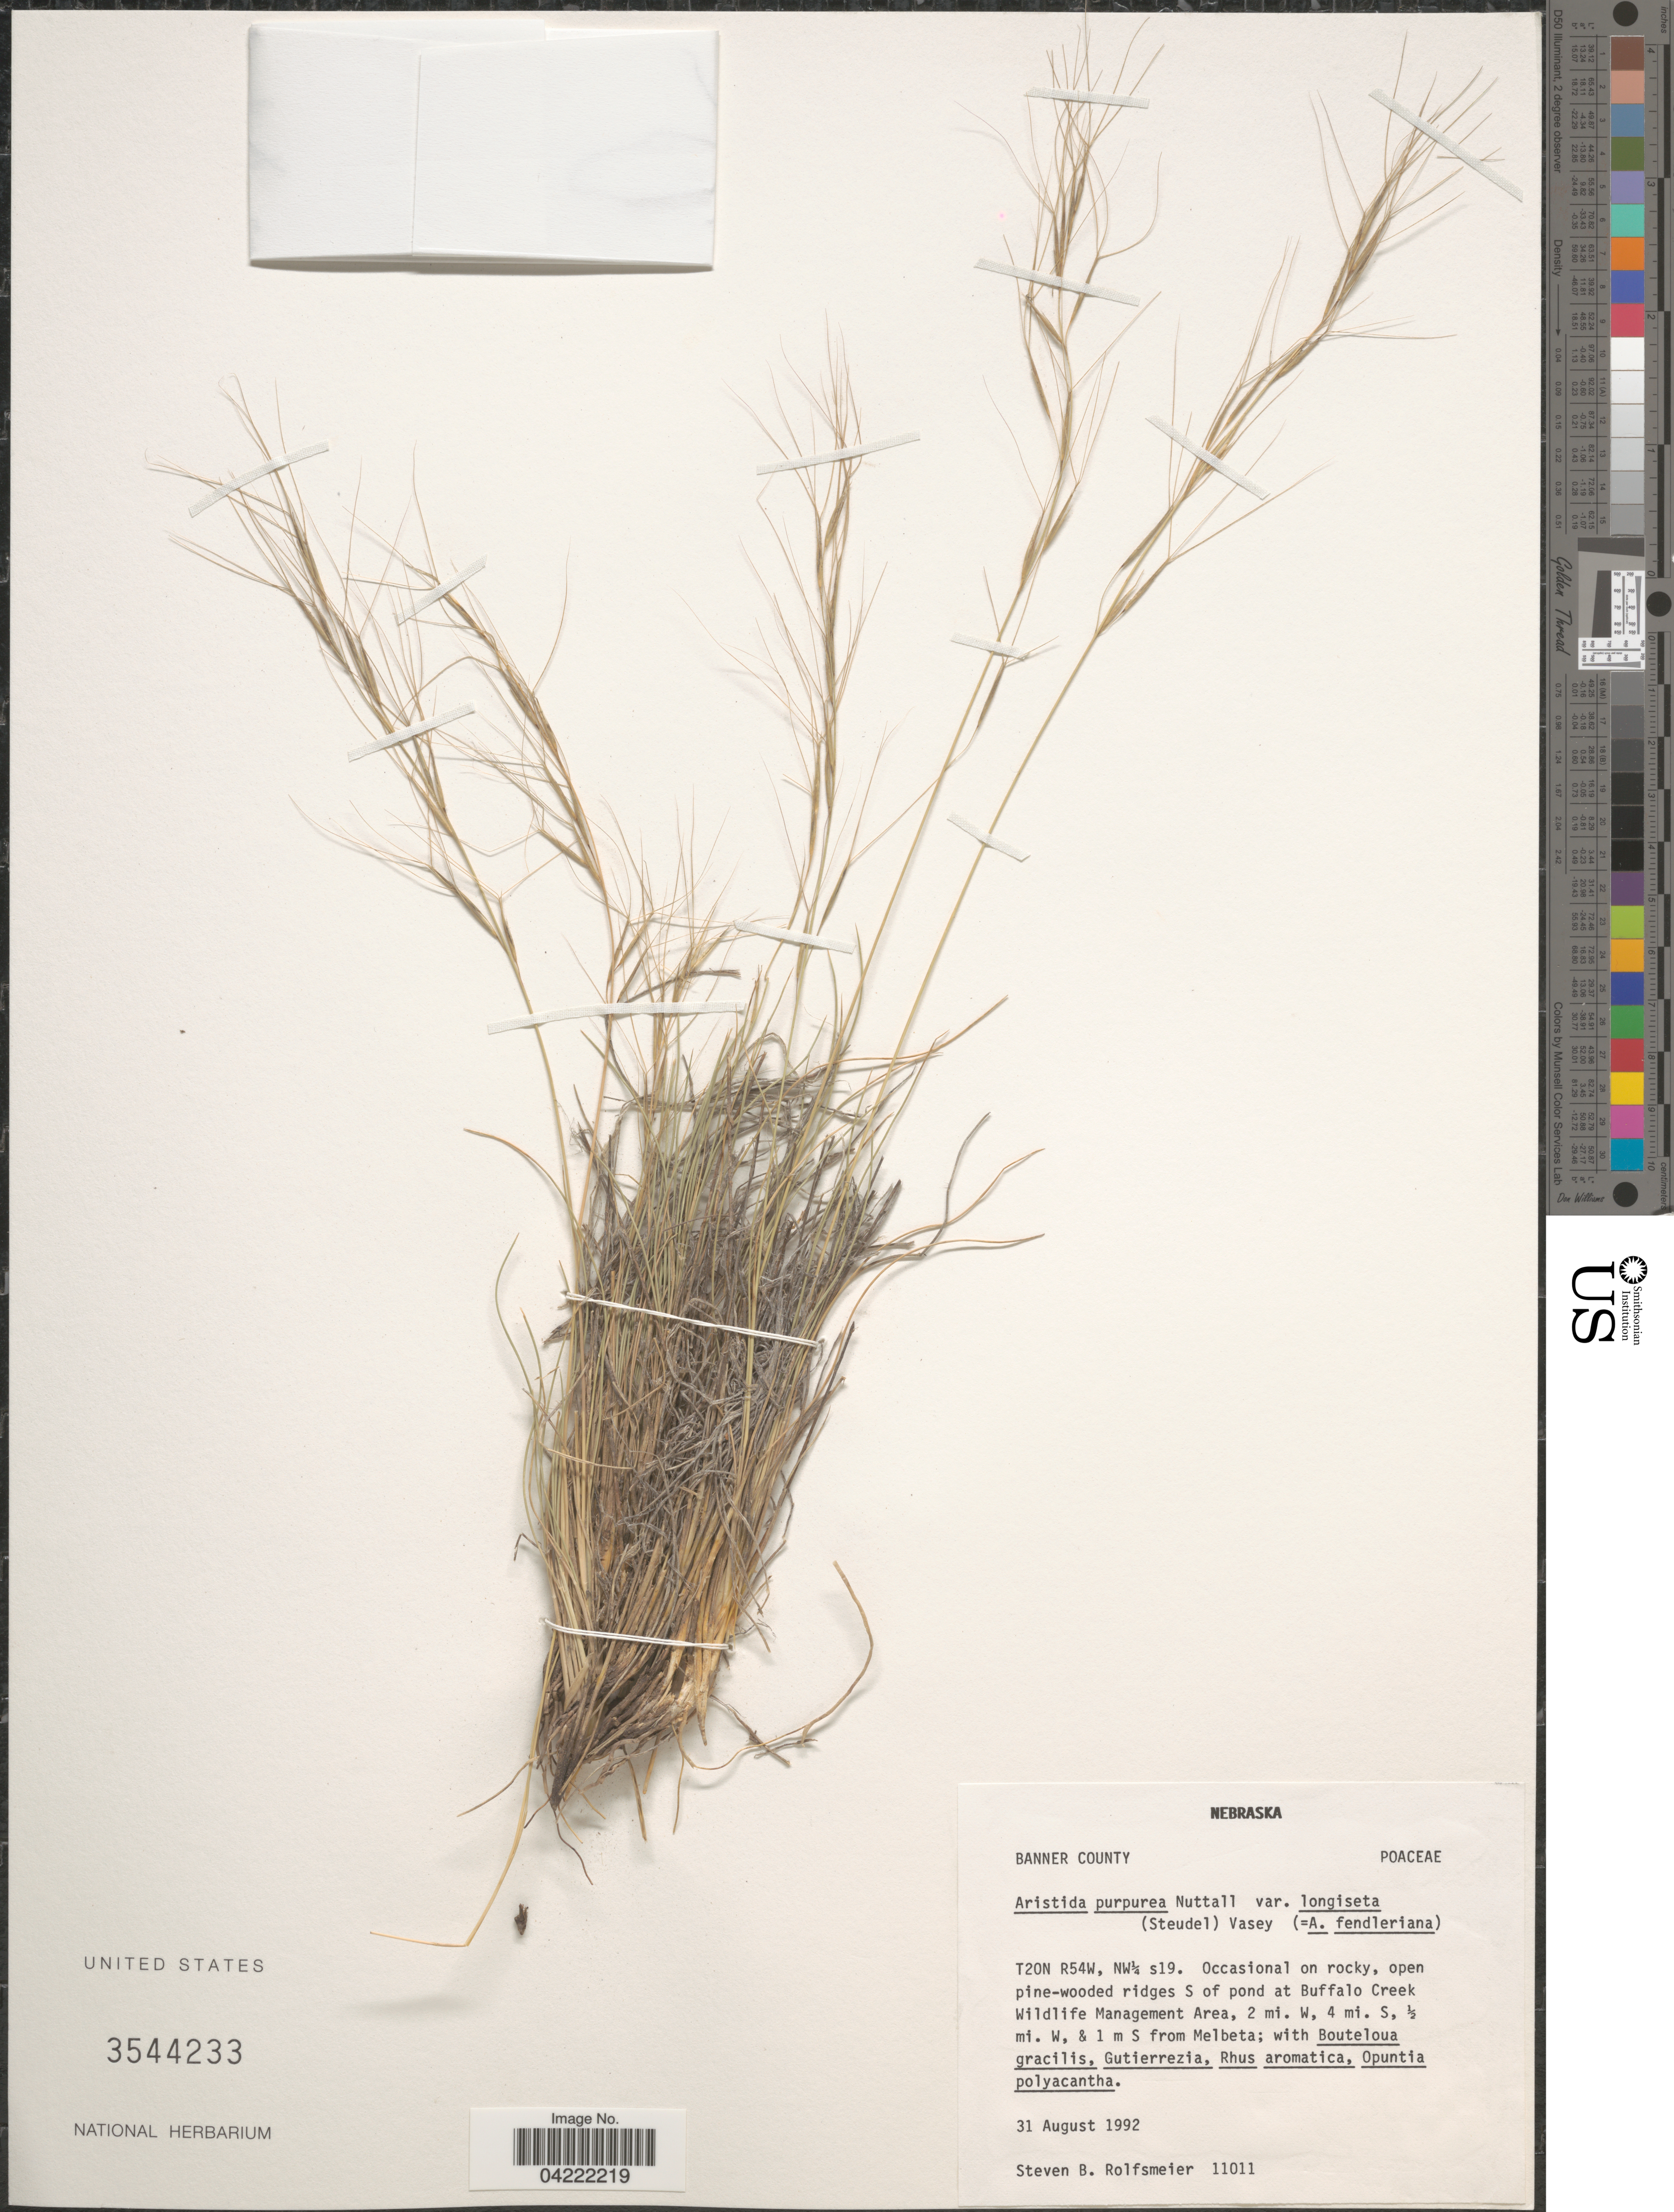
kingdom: Plantae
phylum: Tracheophyta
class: Liliopsida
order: Poales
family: Poaceae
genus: Aristida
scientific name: Aristida purpurea var. longiseta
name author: (Steud.) Vasey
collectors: S. Rolfsmeier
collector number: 11011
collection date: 1992-08-31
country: United States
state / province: Nebraska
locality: Banner County. T20N R54W, NW1/4 s19. Occasional on rocky, open pine-wooded ridges S of pond at Buffalo Creek Wildlife Management Area, 2 mi. W, 4 mi. S, 1/2 mi. W, & 1 m S fom Melbeta.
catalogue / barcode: US 3544233